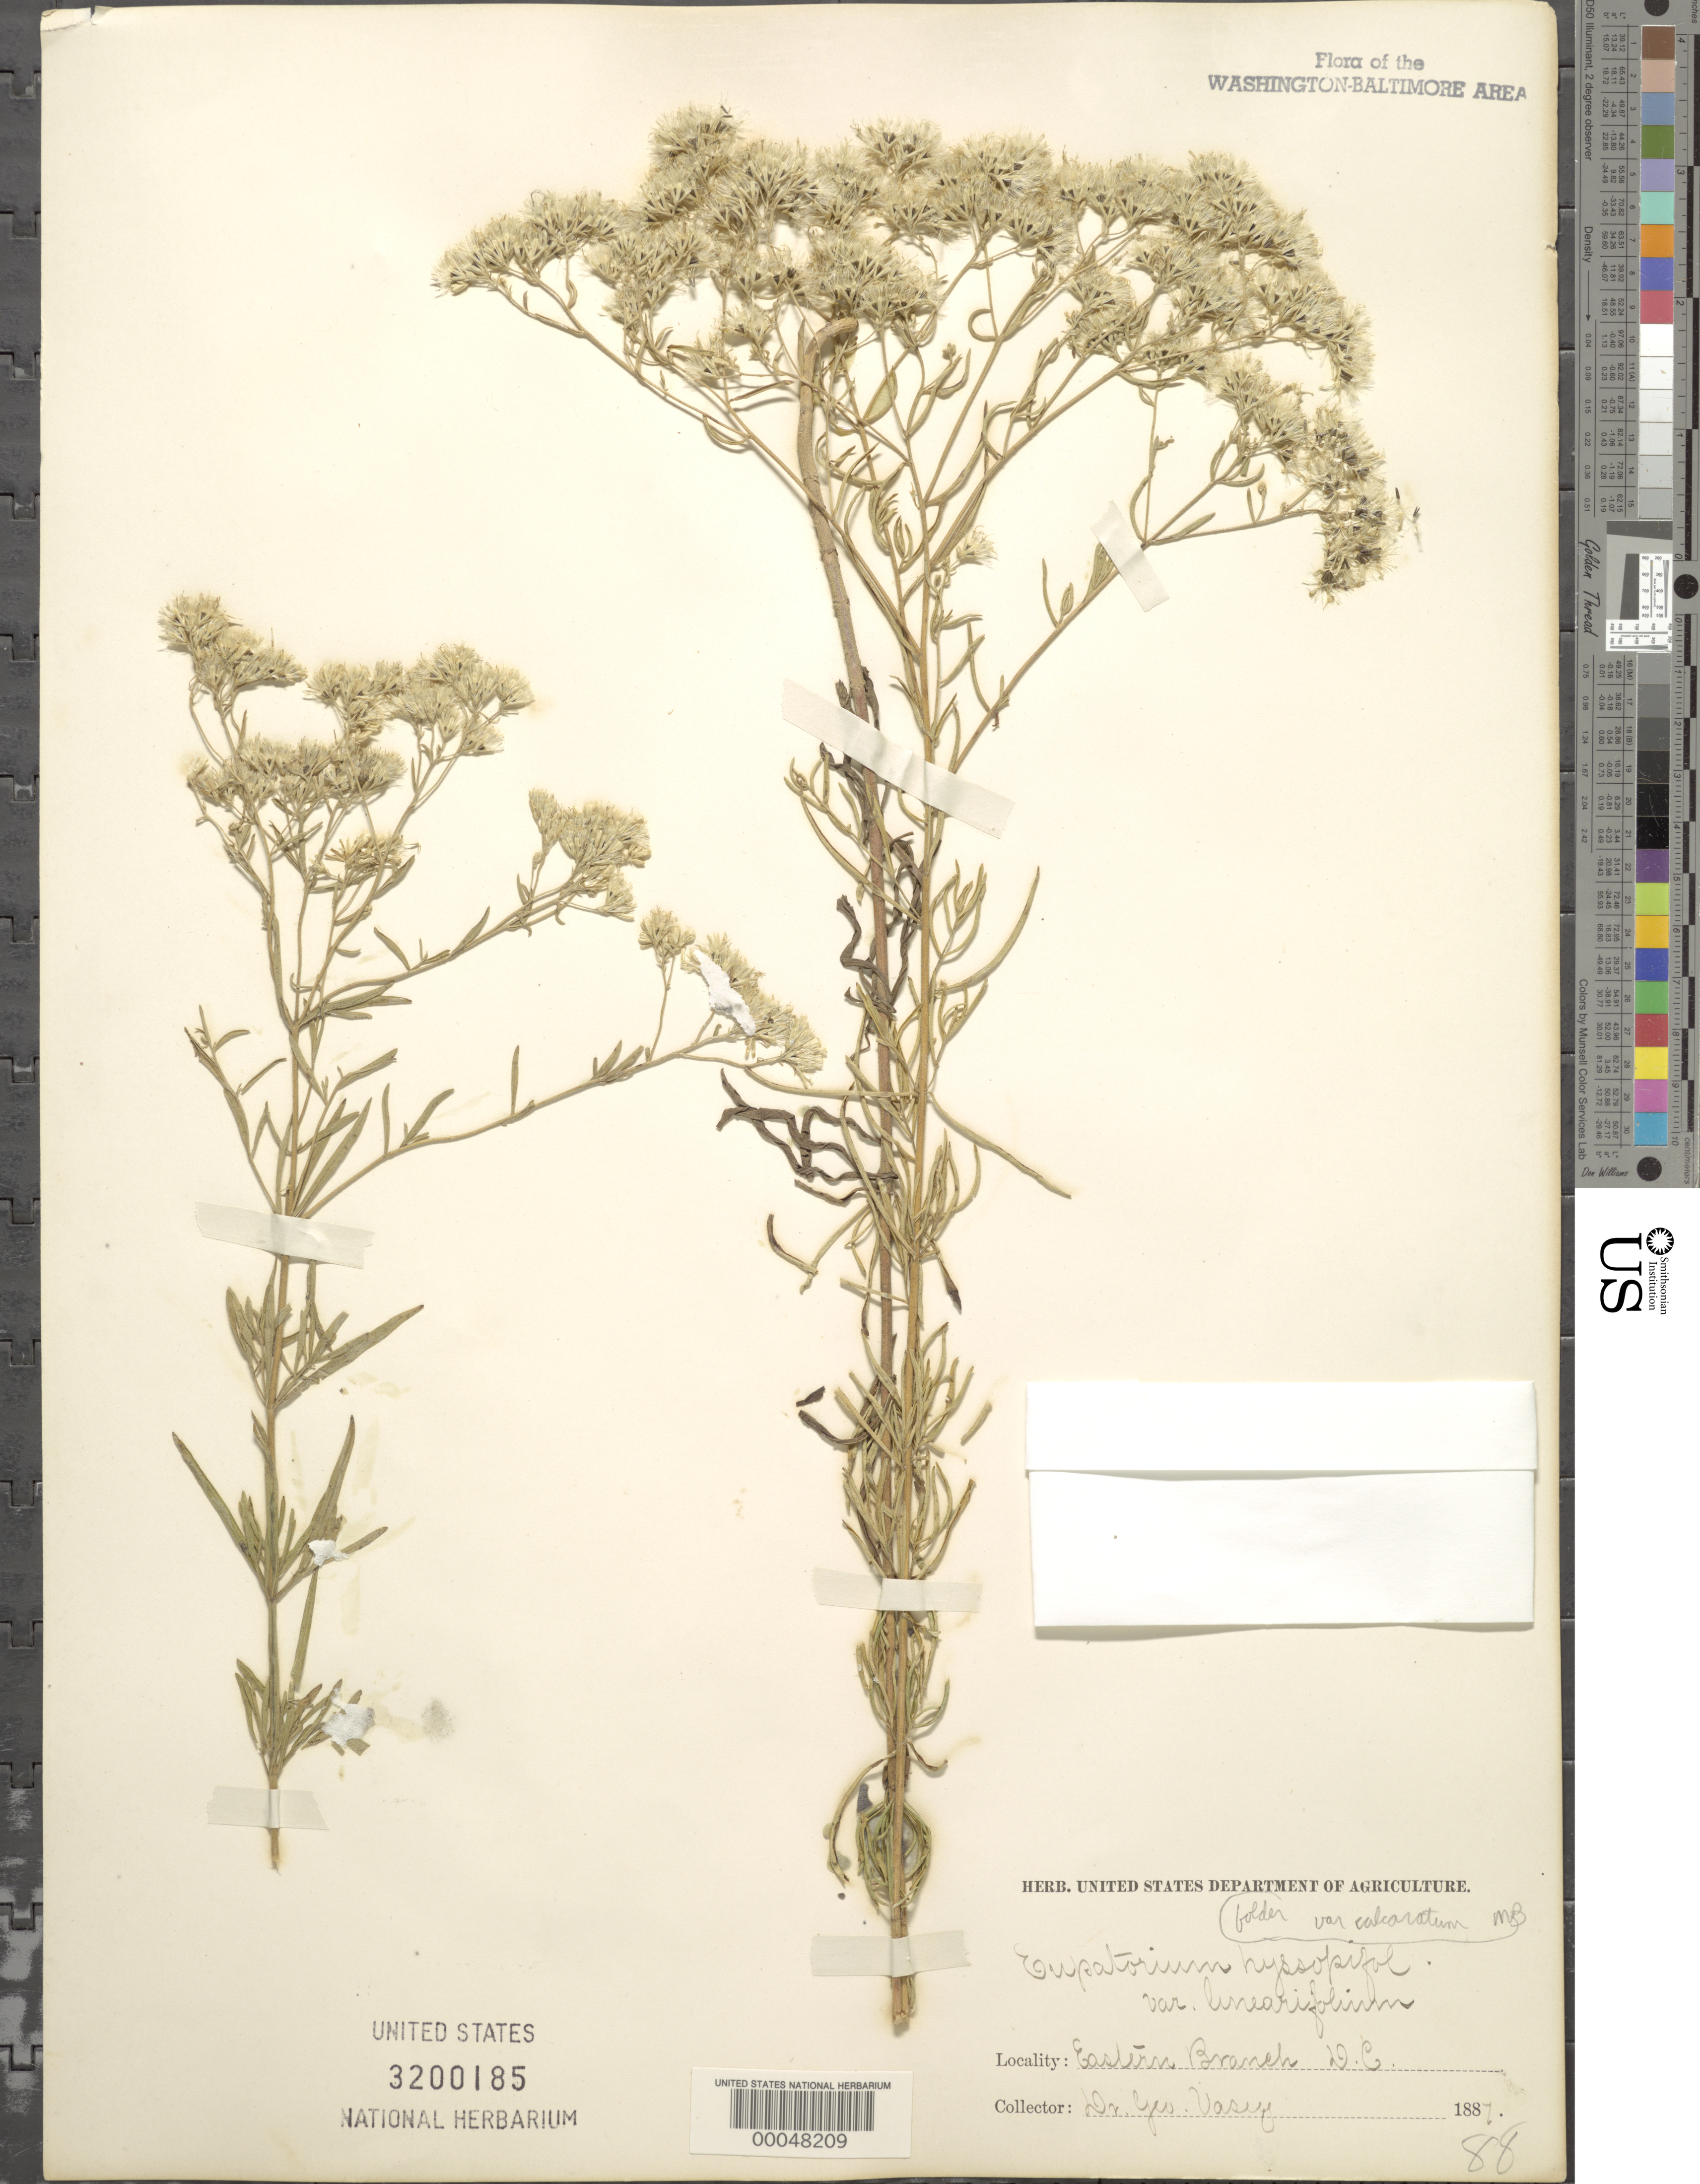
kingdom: Plantae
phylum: Tracheophyta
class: Magnoliopsida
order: Asterales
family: Asteraceae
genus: Eupatorium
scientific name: Eupatorium hyssopifolium var. calcaratum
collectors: G. Vasey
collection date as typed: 1887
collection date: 1887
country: United States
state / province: District of Columbia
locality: E Branch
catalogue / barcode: US 3200185